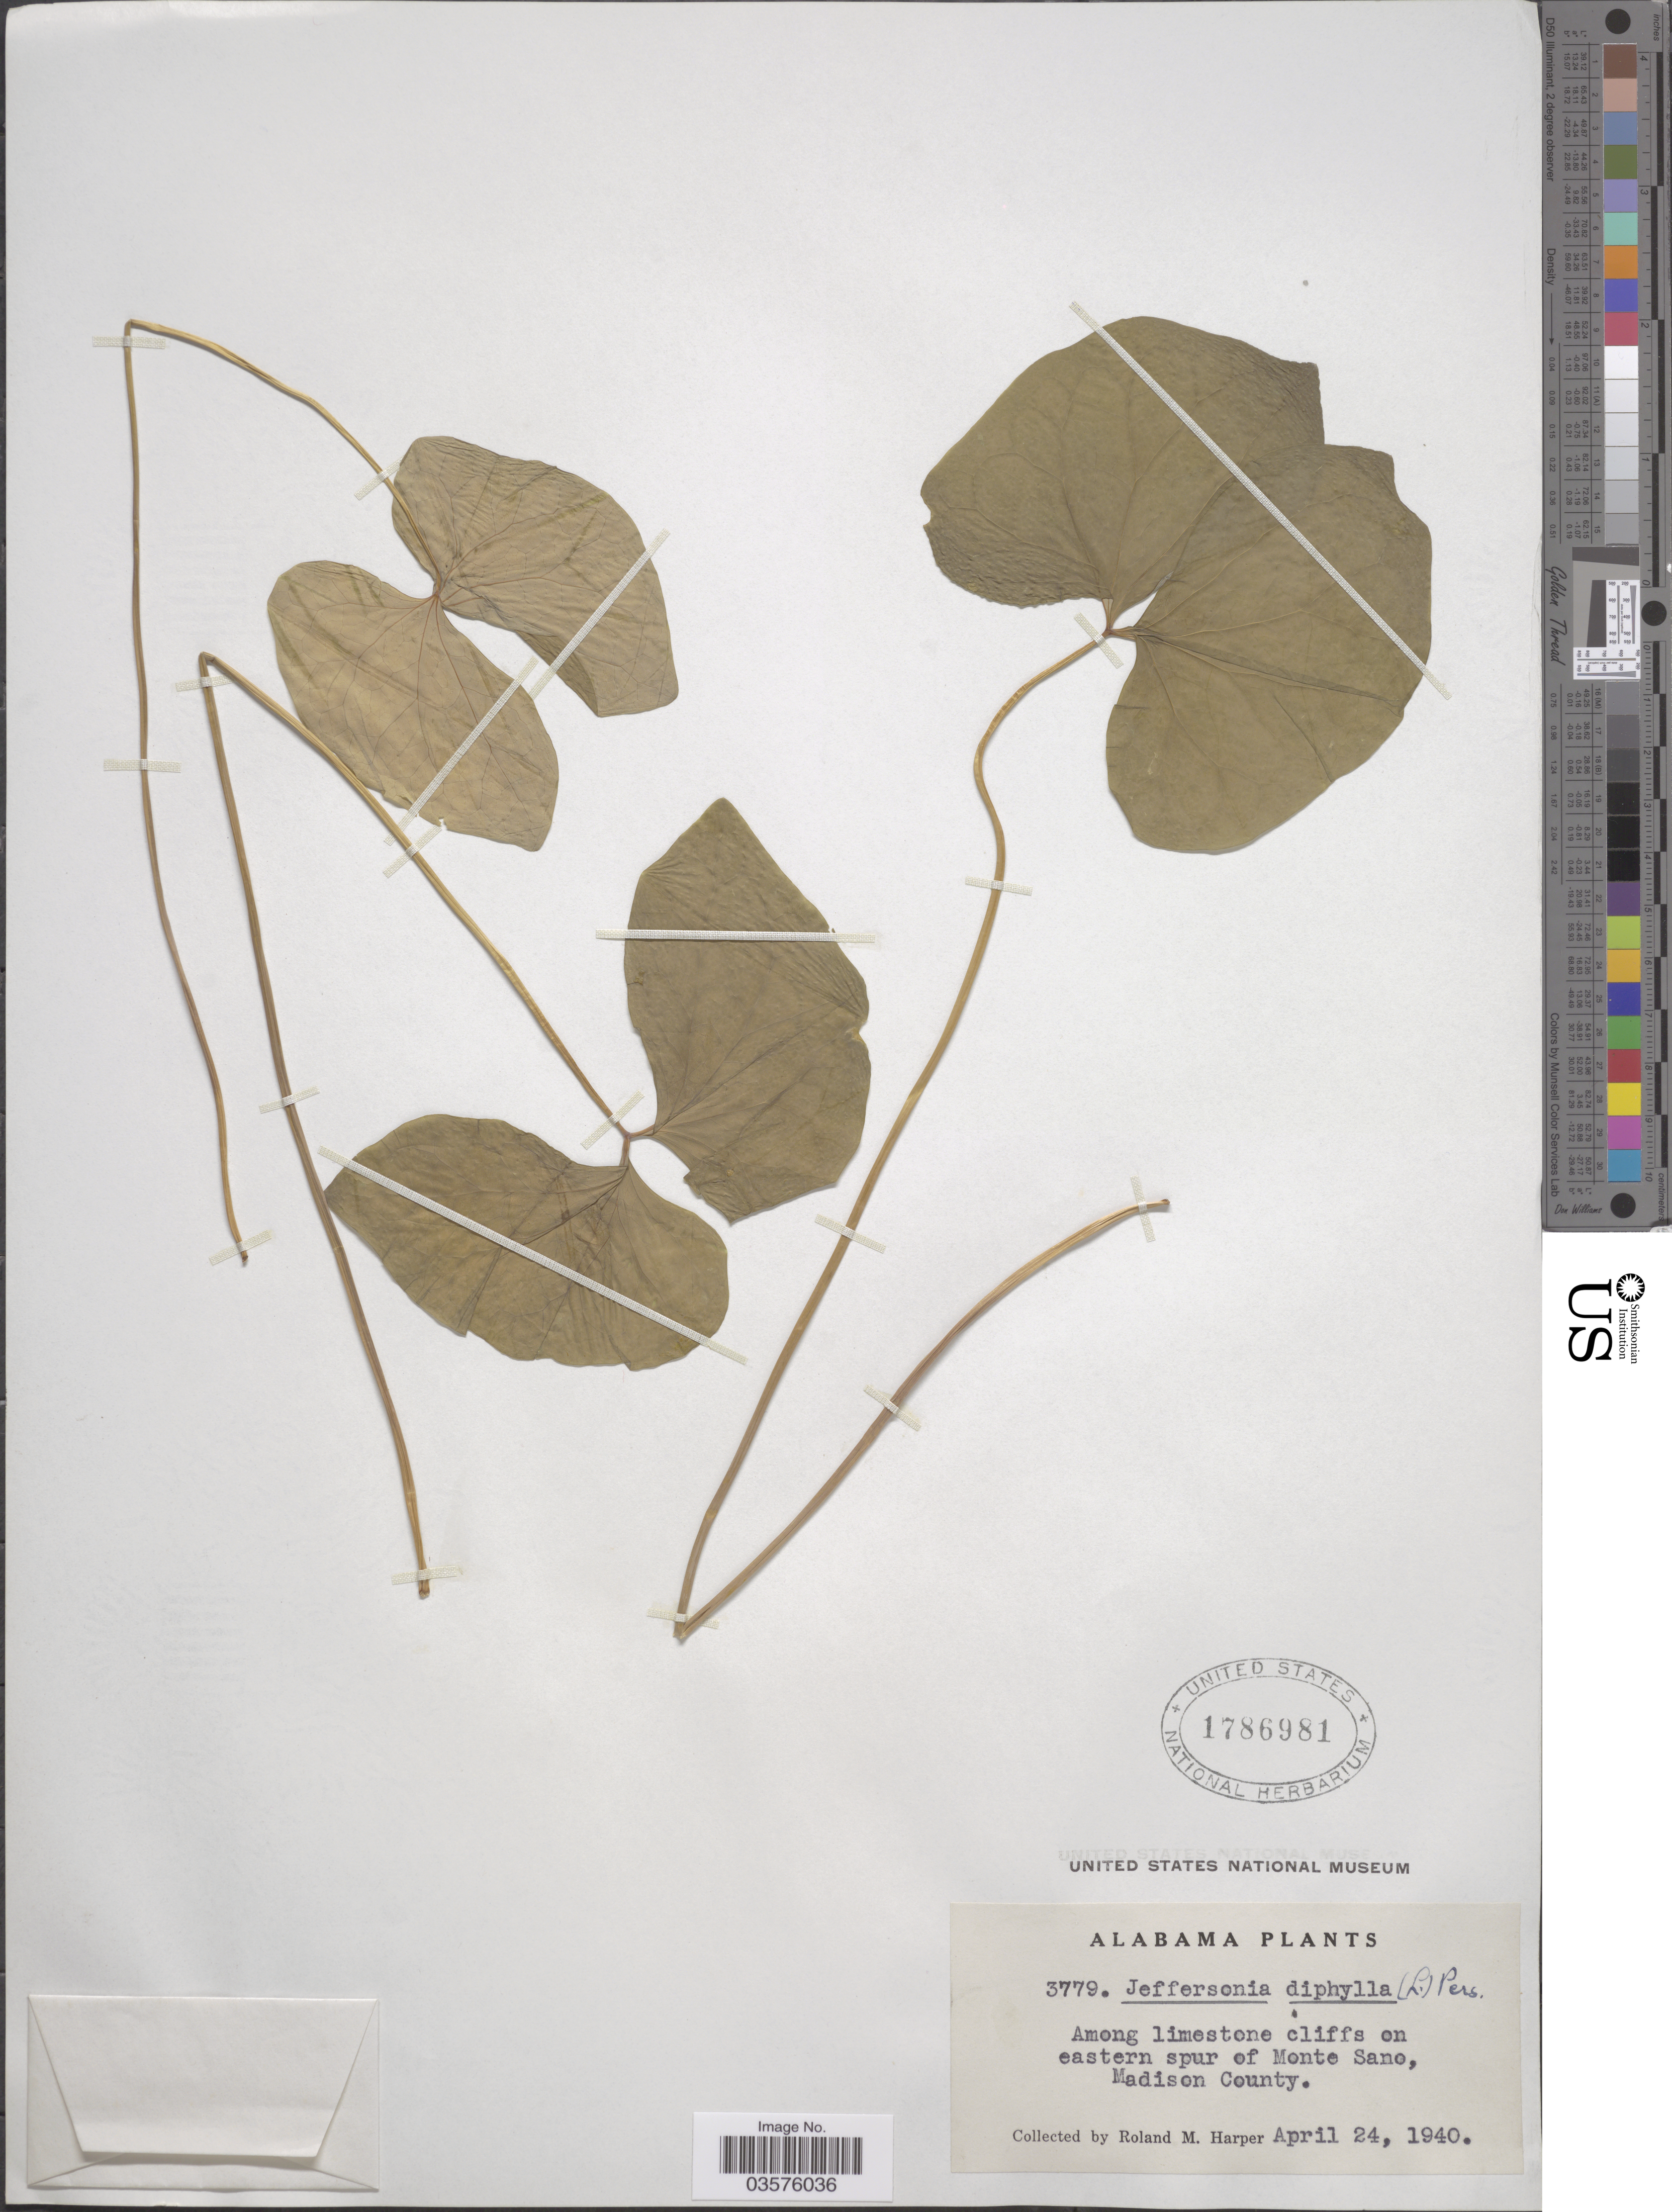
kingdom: Plantae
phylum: Tracheophyta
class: Magnoliopsida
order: Ranunculales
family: Berberidaceae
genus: Jeffersonia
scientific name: Jeffersonia diphylla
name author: (L.) Pers.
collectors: R. M. Harper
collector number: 3779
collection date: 1940-04-24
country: United States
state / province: Alabama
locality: Eastern spur of Monte Sano, Madison County.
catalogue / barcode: US 1786981